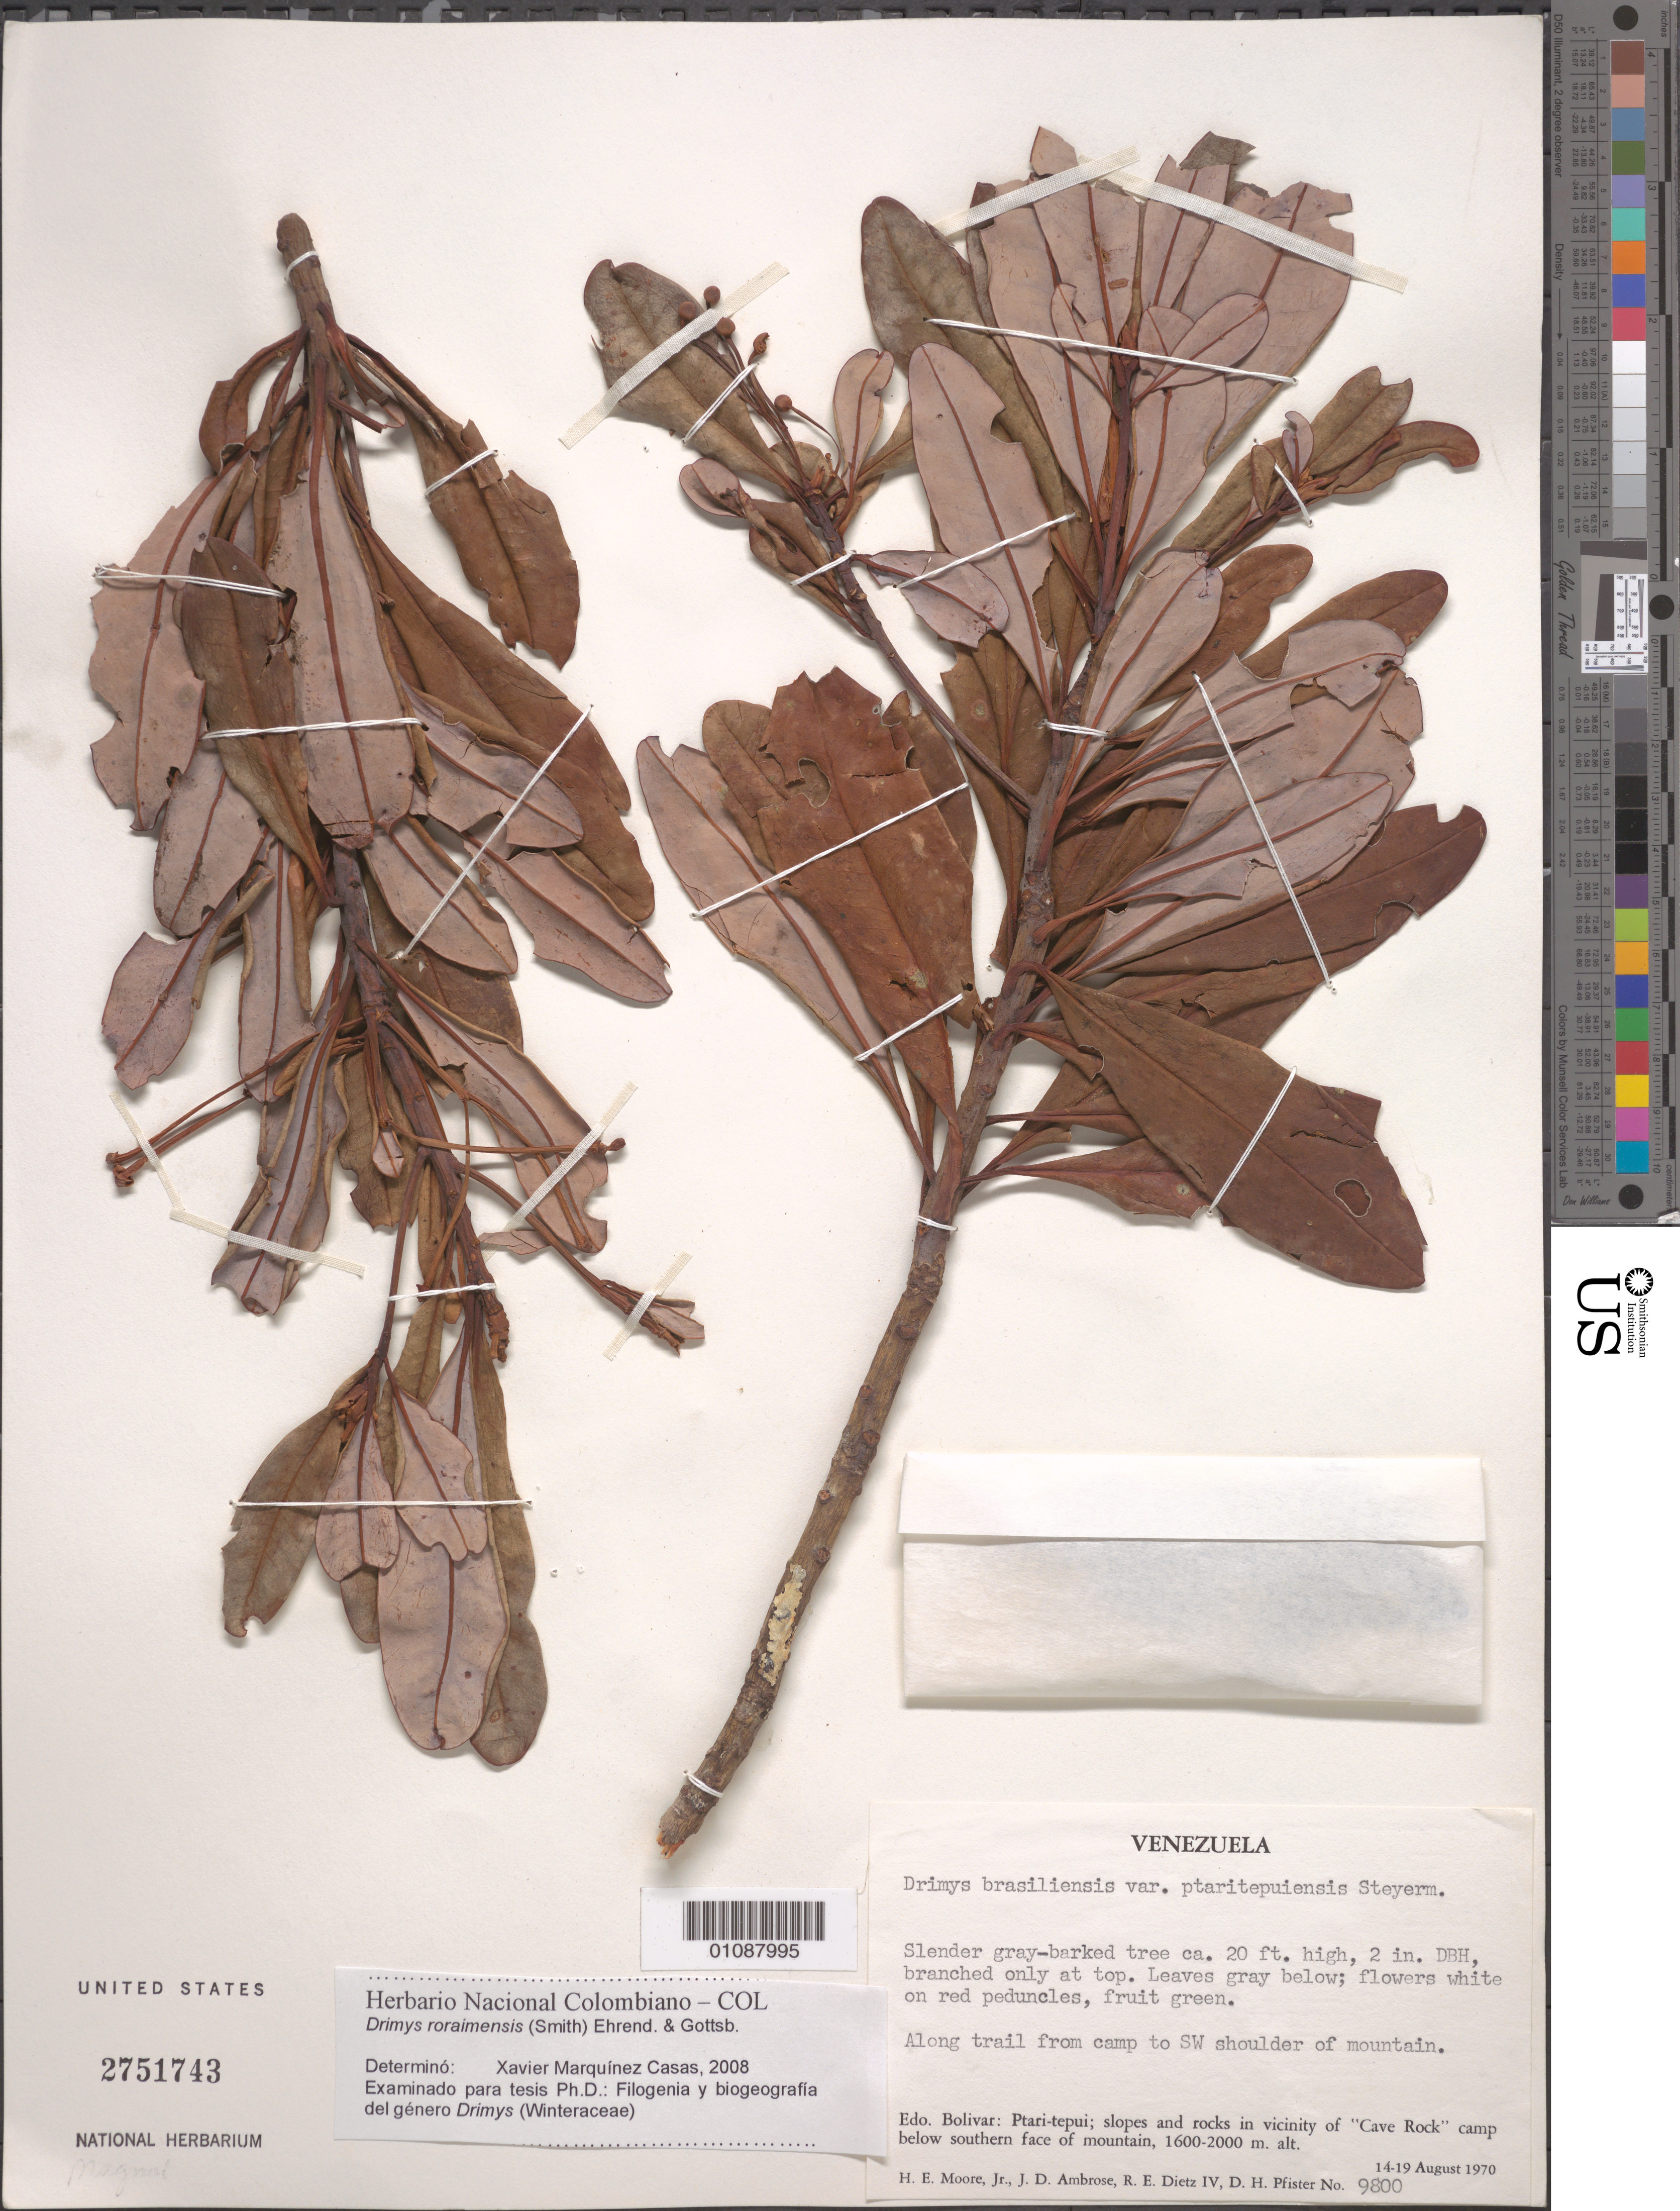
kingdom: Plantae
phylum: Tracheophyta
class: Magnoliopsida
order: Canellales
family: Winteraceae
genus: Drimys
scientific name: Drimys roraimensis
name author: (A.C. Sm.) Ehrend. & Gottsb.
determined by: Marquínez Casas, X.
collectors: H. E. Moore, J. D. Ambrose, R. Dietz, D. H. Pfister & D. H. Pfister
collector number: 9800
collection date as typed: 14-Aug-70 to 19-Aug-70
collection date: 1970-08-14/1970-08-19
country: Venezuela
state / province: Bolívar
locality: Ptari-tepuí, vicinity of "Cave Rock" camp below southern face of mountain; along trail from camp to SW shoulder of mountain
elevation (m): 1600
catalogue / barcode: US 2751743